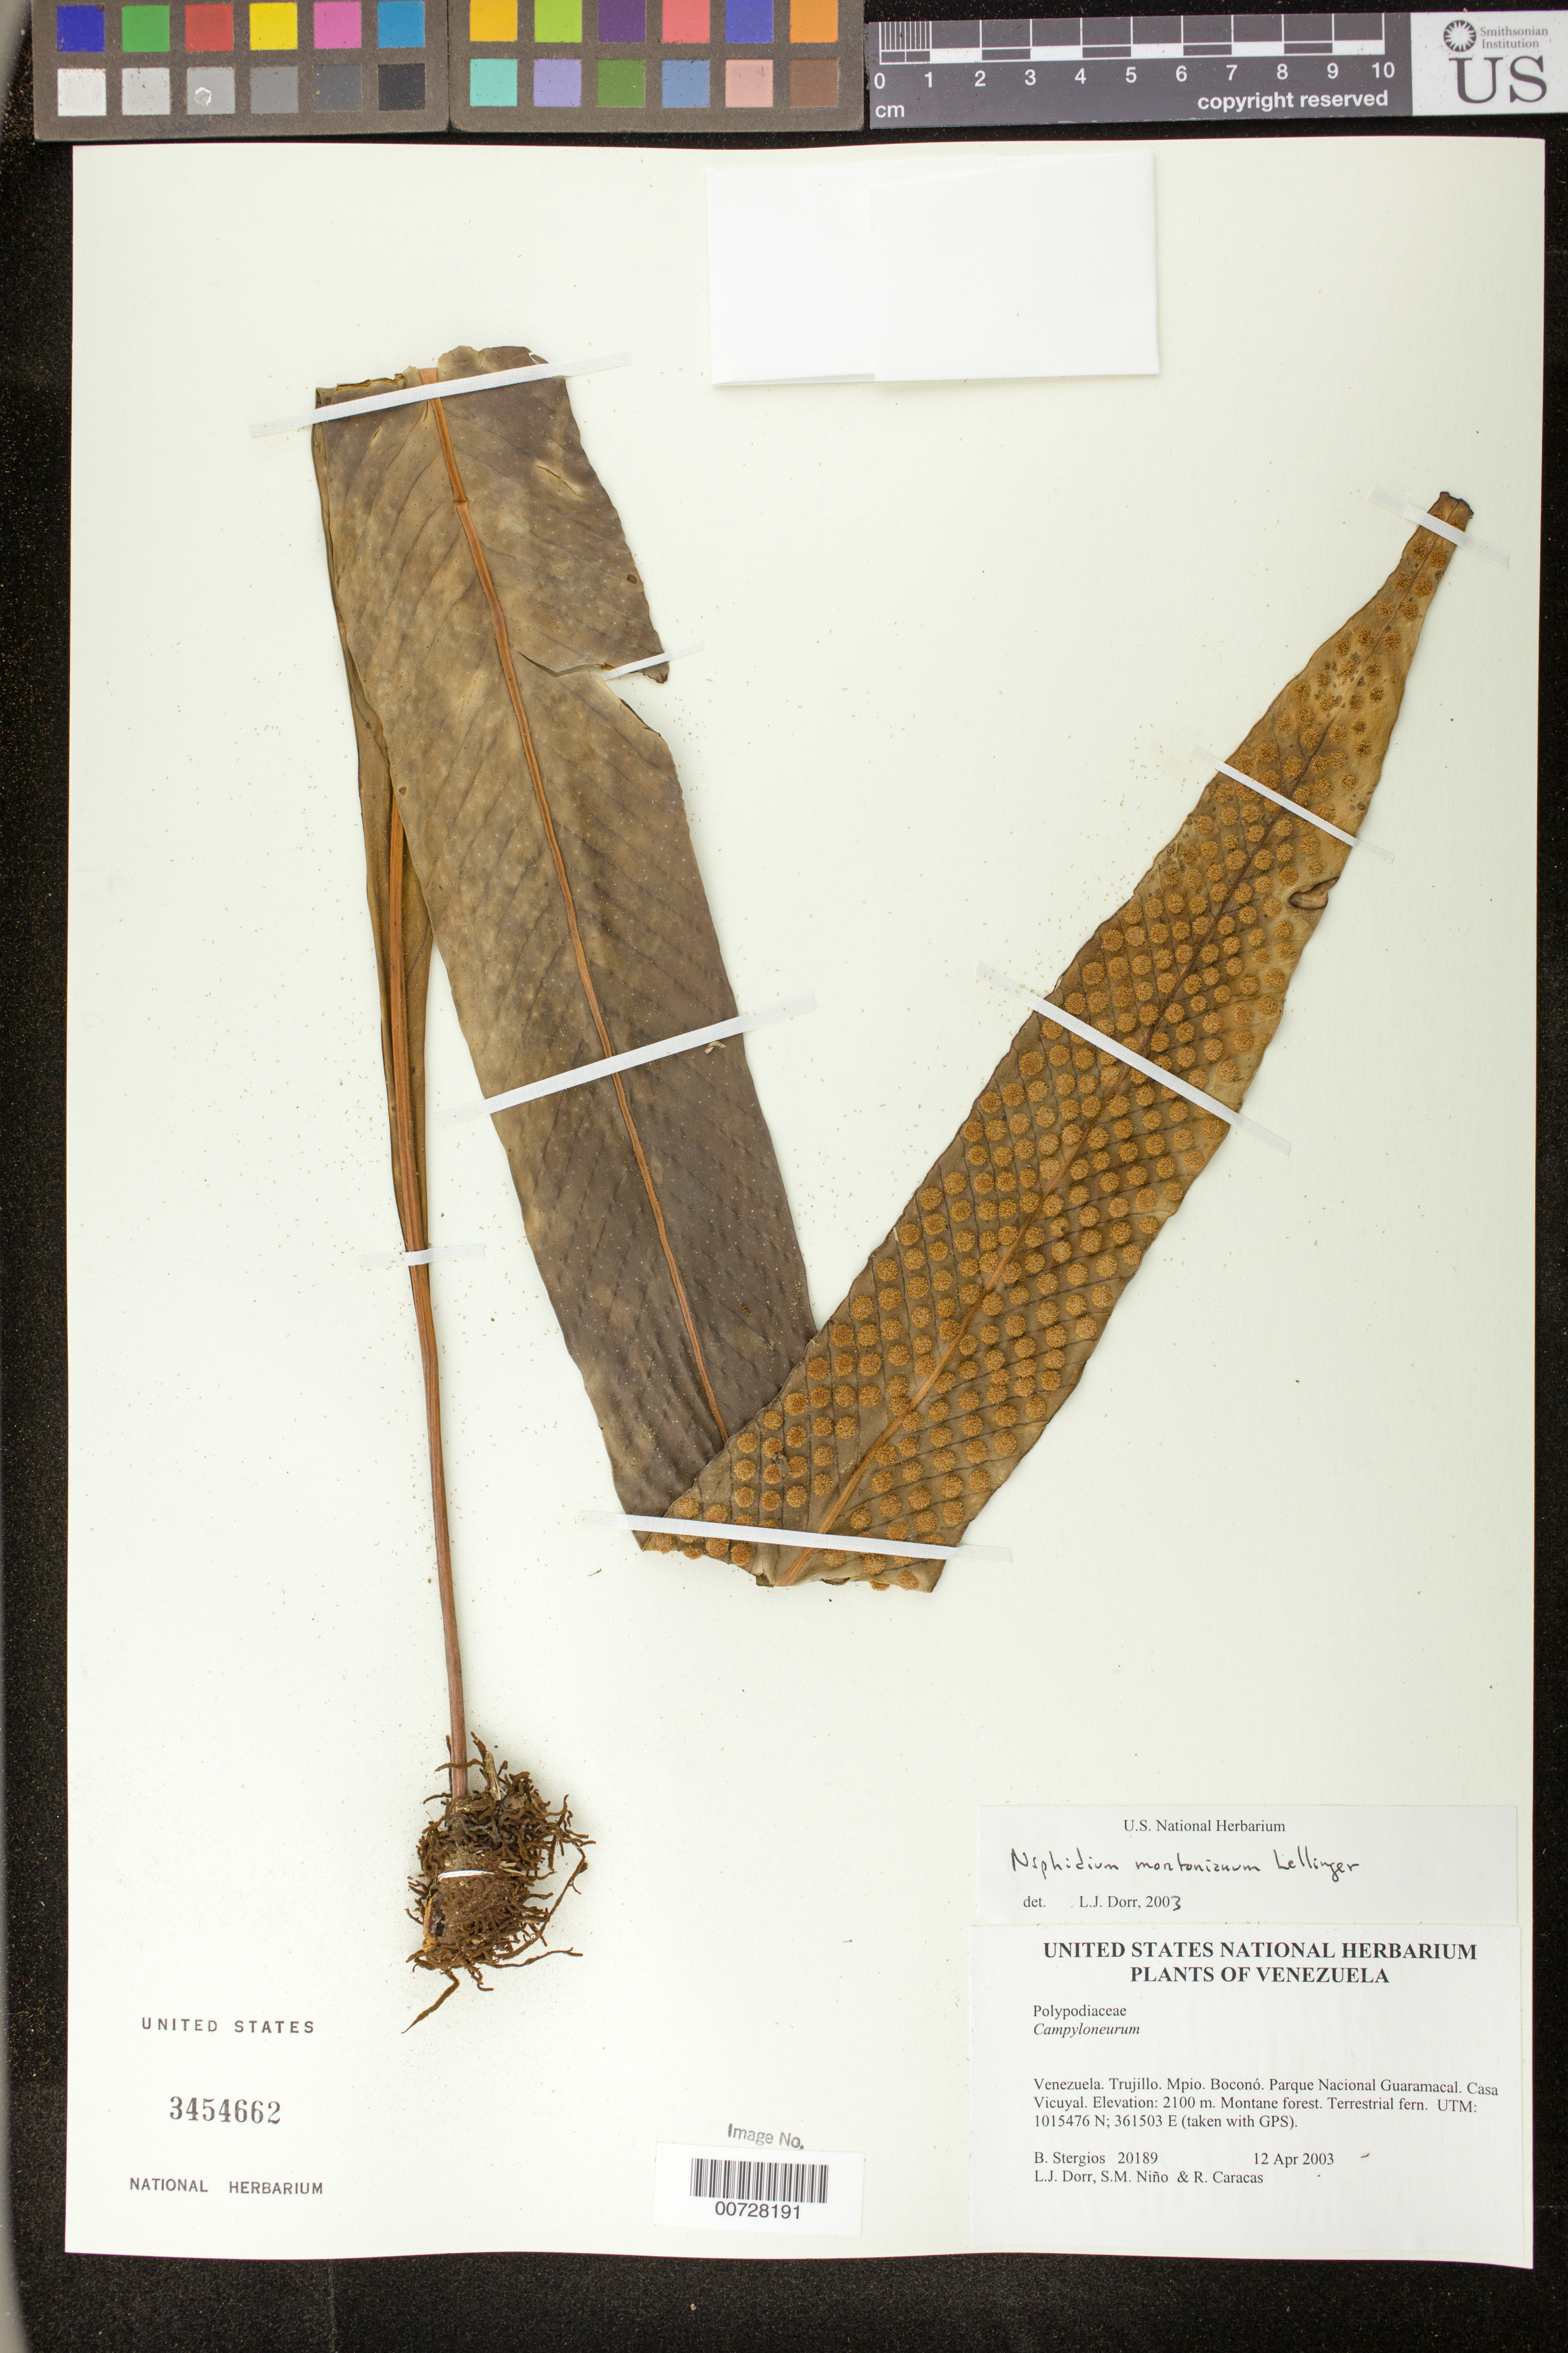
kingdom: Plantae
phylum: Tracheophyta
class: Polypodiopsida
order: Polypodiales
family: Polypodiaceae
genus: Niphidium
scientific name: Niphidium mortonianum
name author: Lellinger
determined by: Dorr, L. J., (BOT), Smithsonian Institution - National Museum of Natural History (UNITED STATES)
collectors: B. G. Stergios, L. J. Dorr, S. M. Niño & R. Caracas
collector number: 20189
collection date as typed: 12 Apr 2003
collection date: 2003-04-12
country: Venezuela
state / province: Trujillo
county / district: Boconó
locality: Parque Nacional Guaramacal. Casa Vicuyal.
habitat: Montane forest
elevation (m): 2100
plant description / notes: CTES, F, NY, PORT, UC, US, VEN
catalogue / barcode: US 3454662